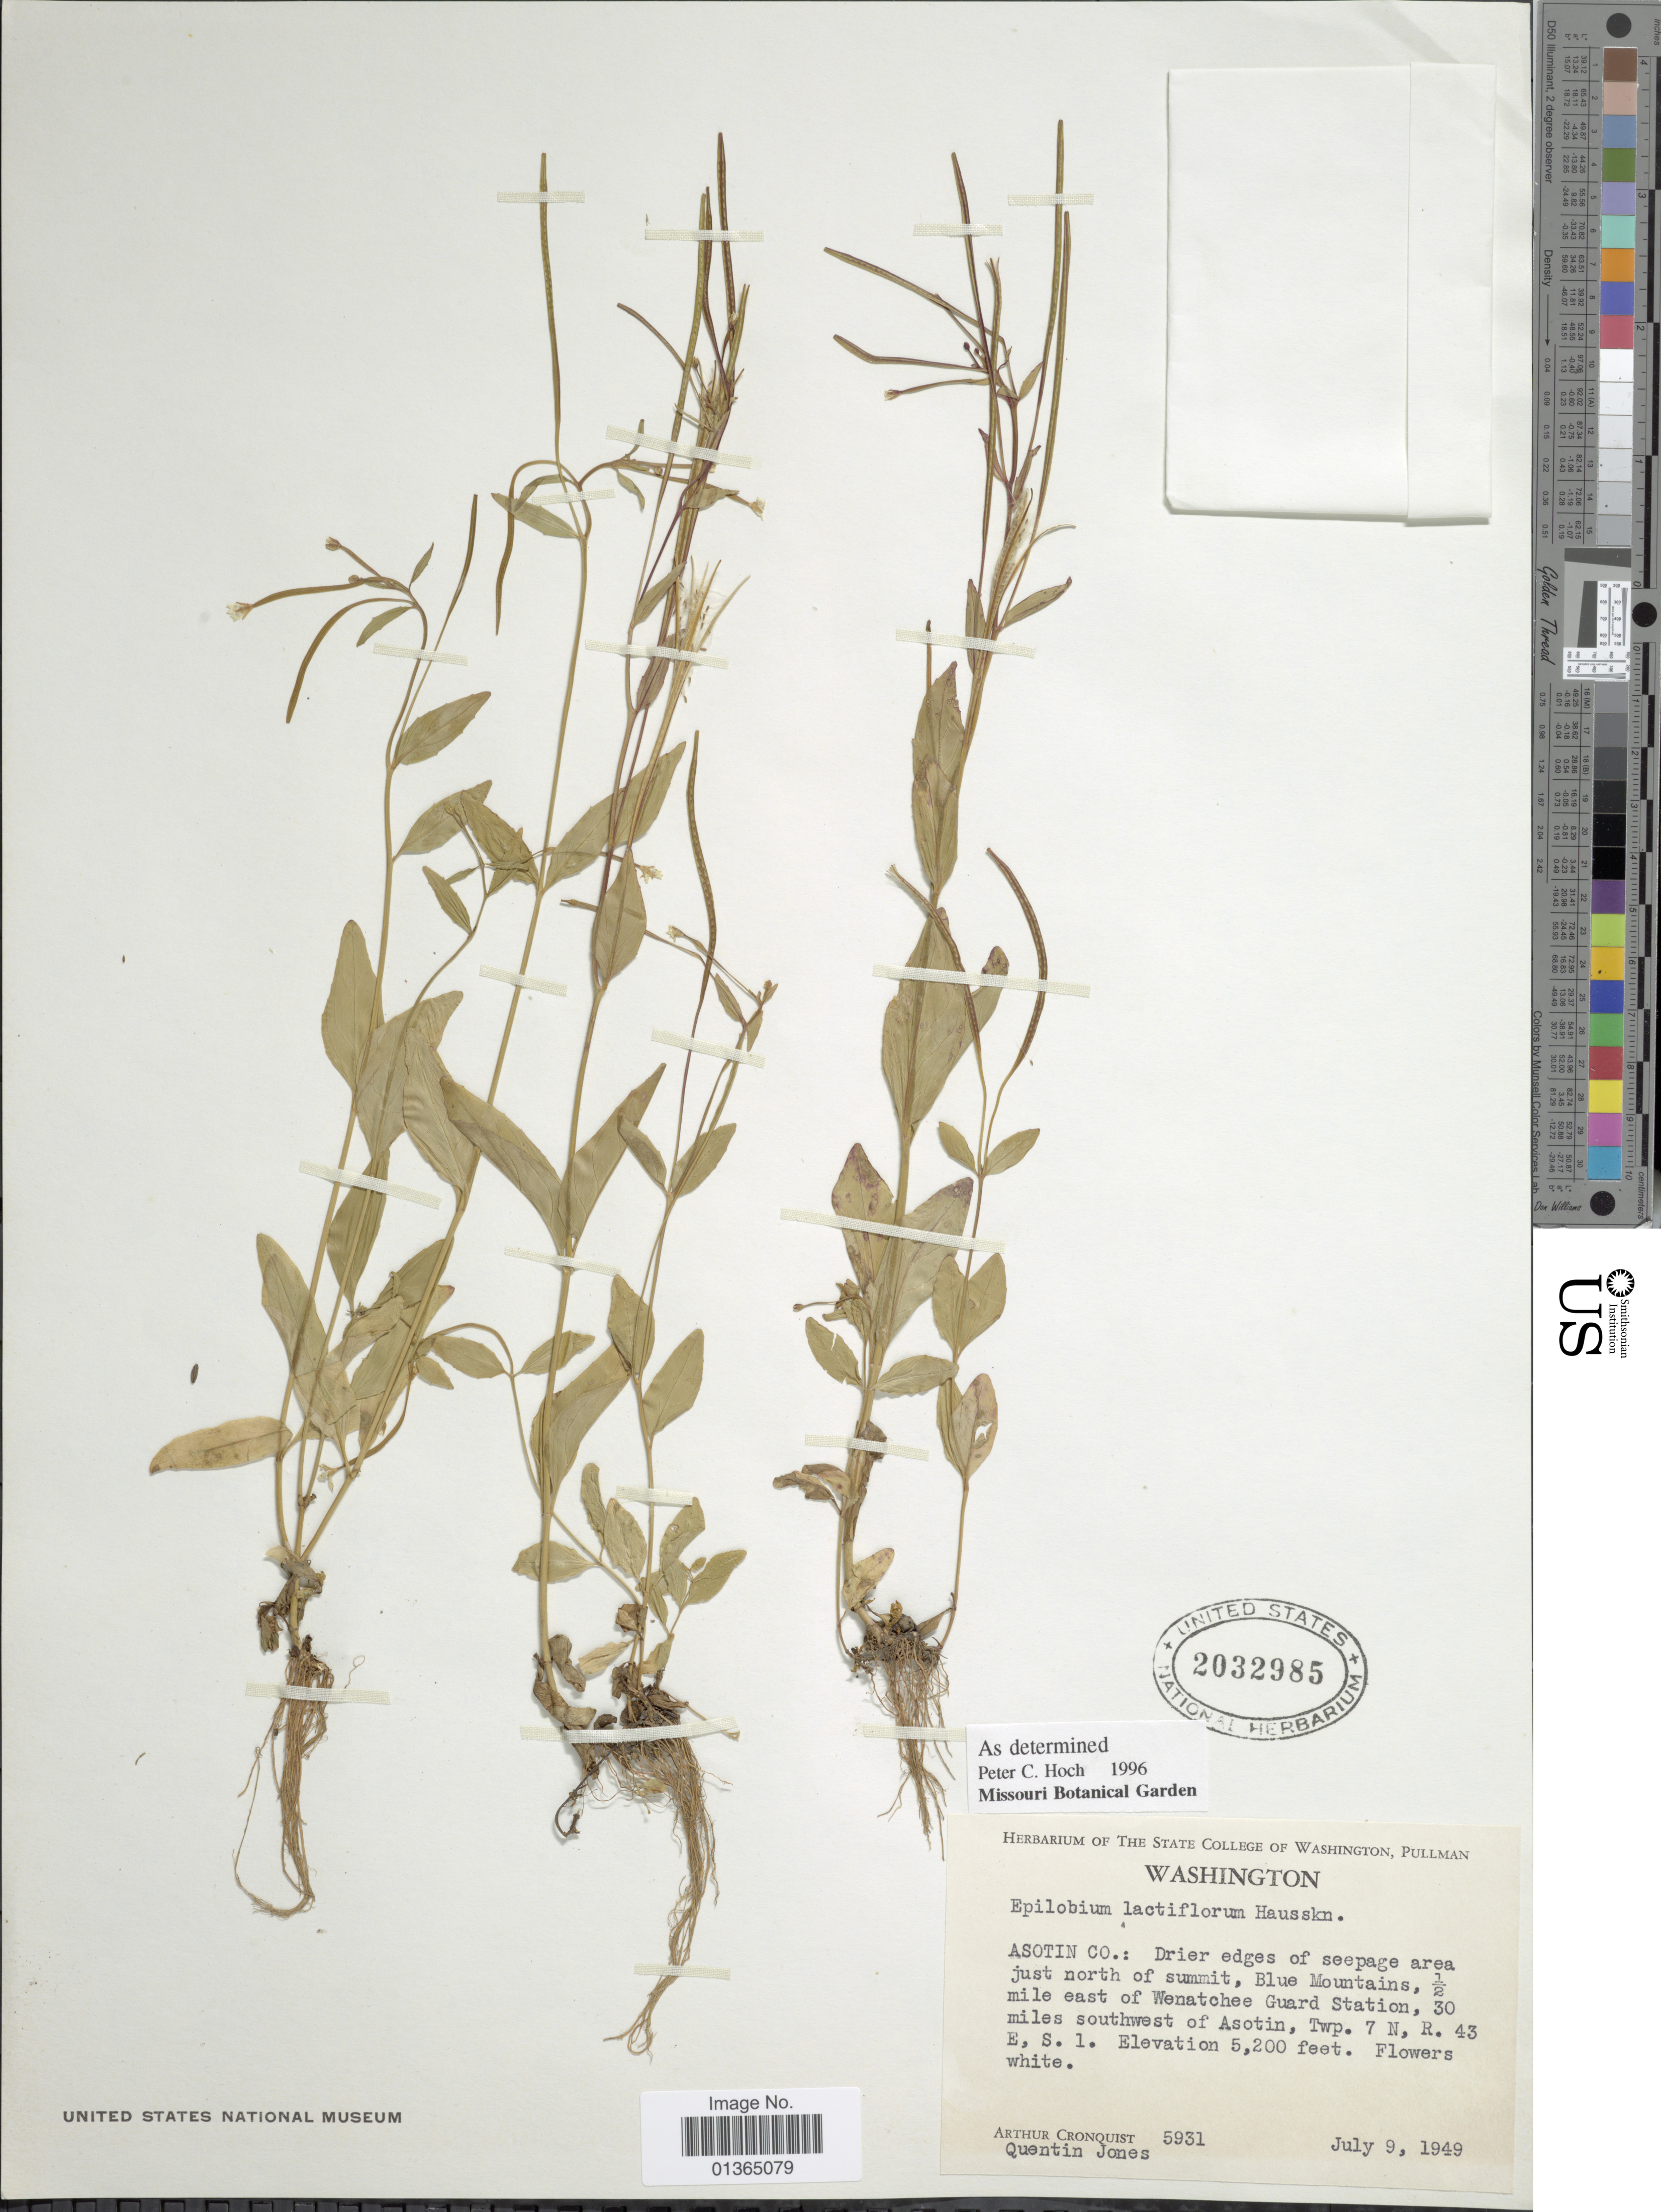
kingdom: Plantae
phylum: Tracheophyta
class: Magnoliopsida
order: Myrtales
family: Onagraceae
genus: Epilobium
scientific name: Epilobium lactiflorum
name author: Hausskn.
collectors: A. J. Cronquist & Q. Jones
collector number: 5931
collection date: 1949-07-09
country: United States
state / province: Washington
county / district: Asotin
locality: Asotin Co.: Drier edges of seepage area just north of summit, Blue Mountains, ½ mile east of Wenatchee Guard Station, 30 miles southwest of Asotin, Twp. 7 N, R. 43 E, S. 1.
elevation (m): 1585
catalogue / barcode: US 2032985